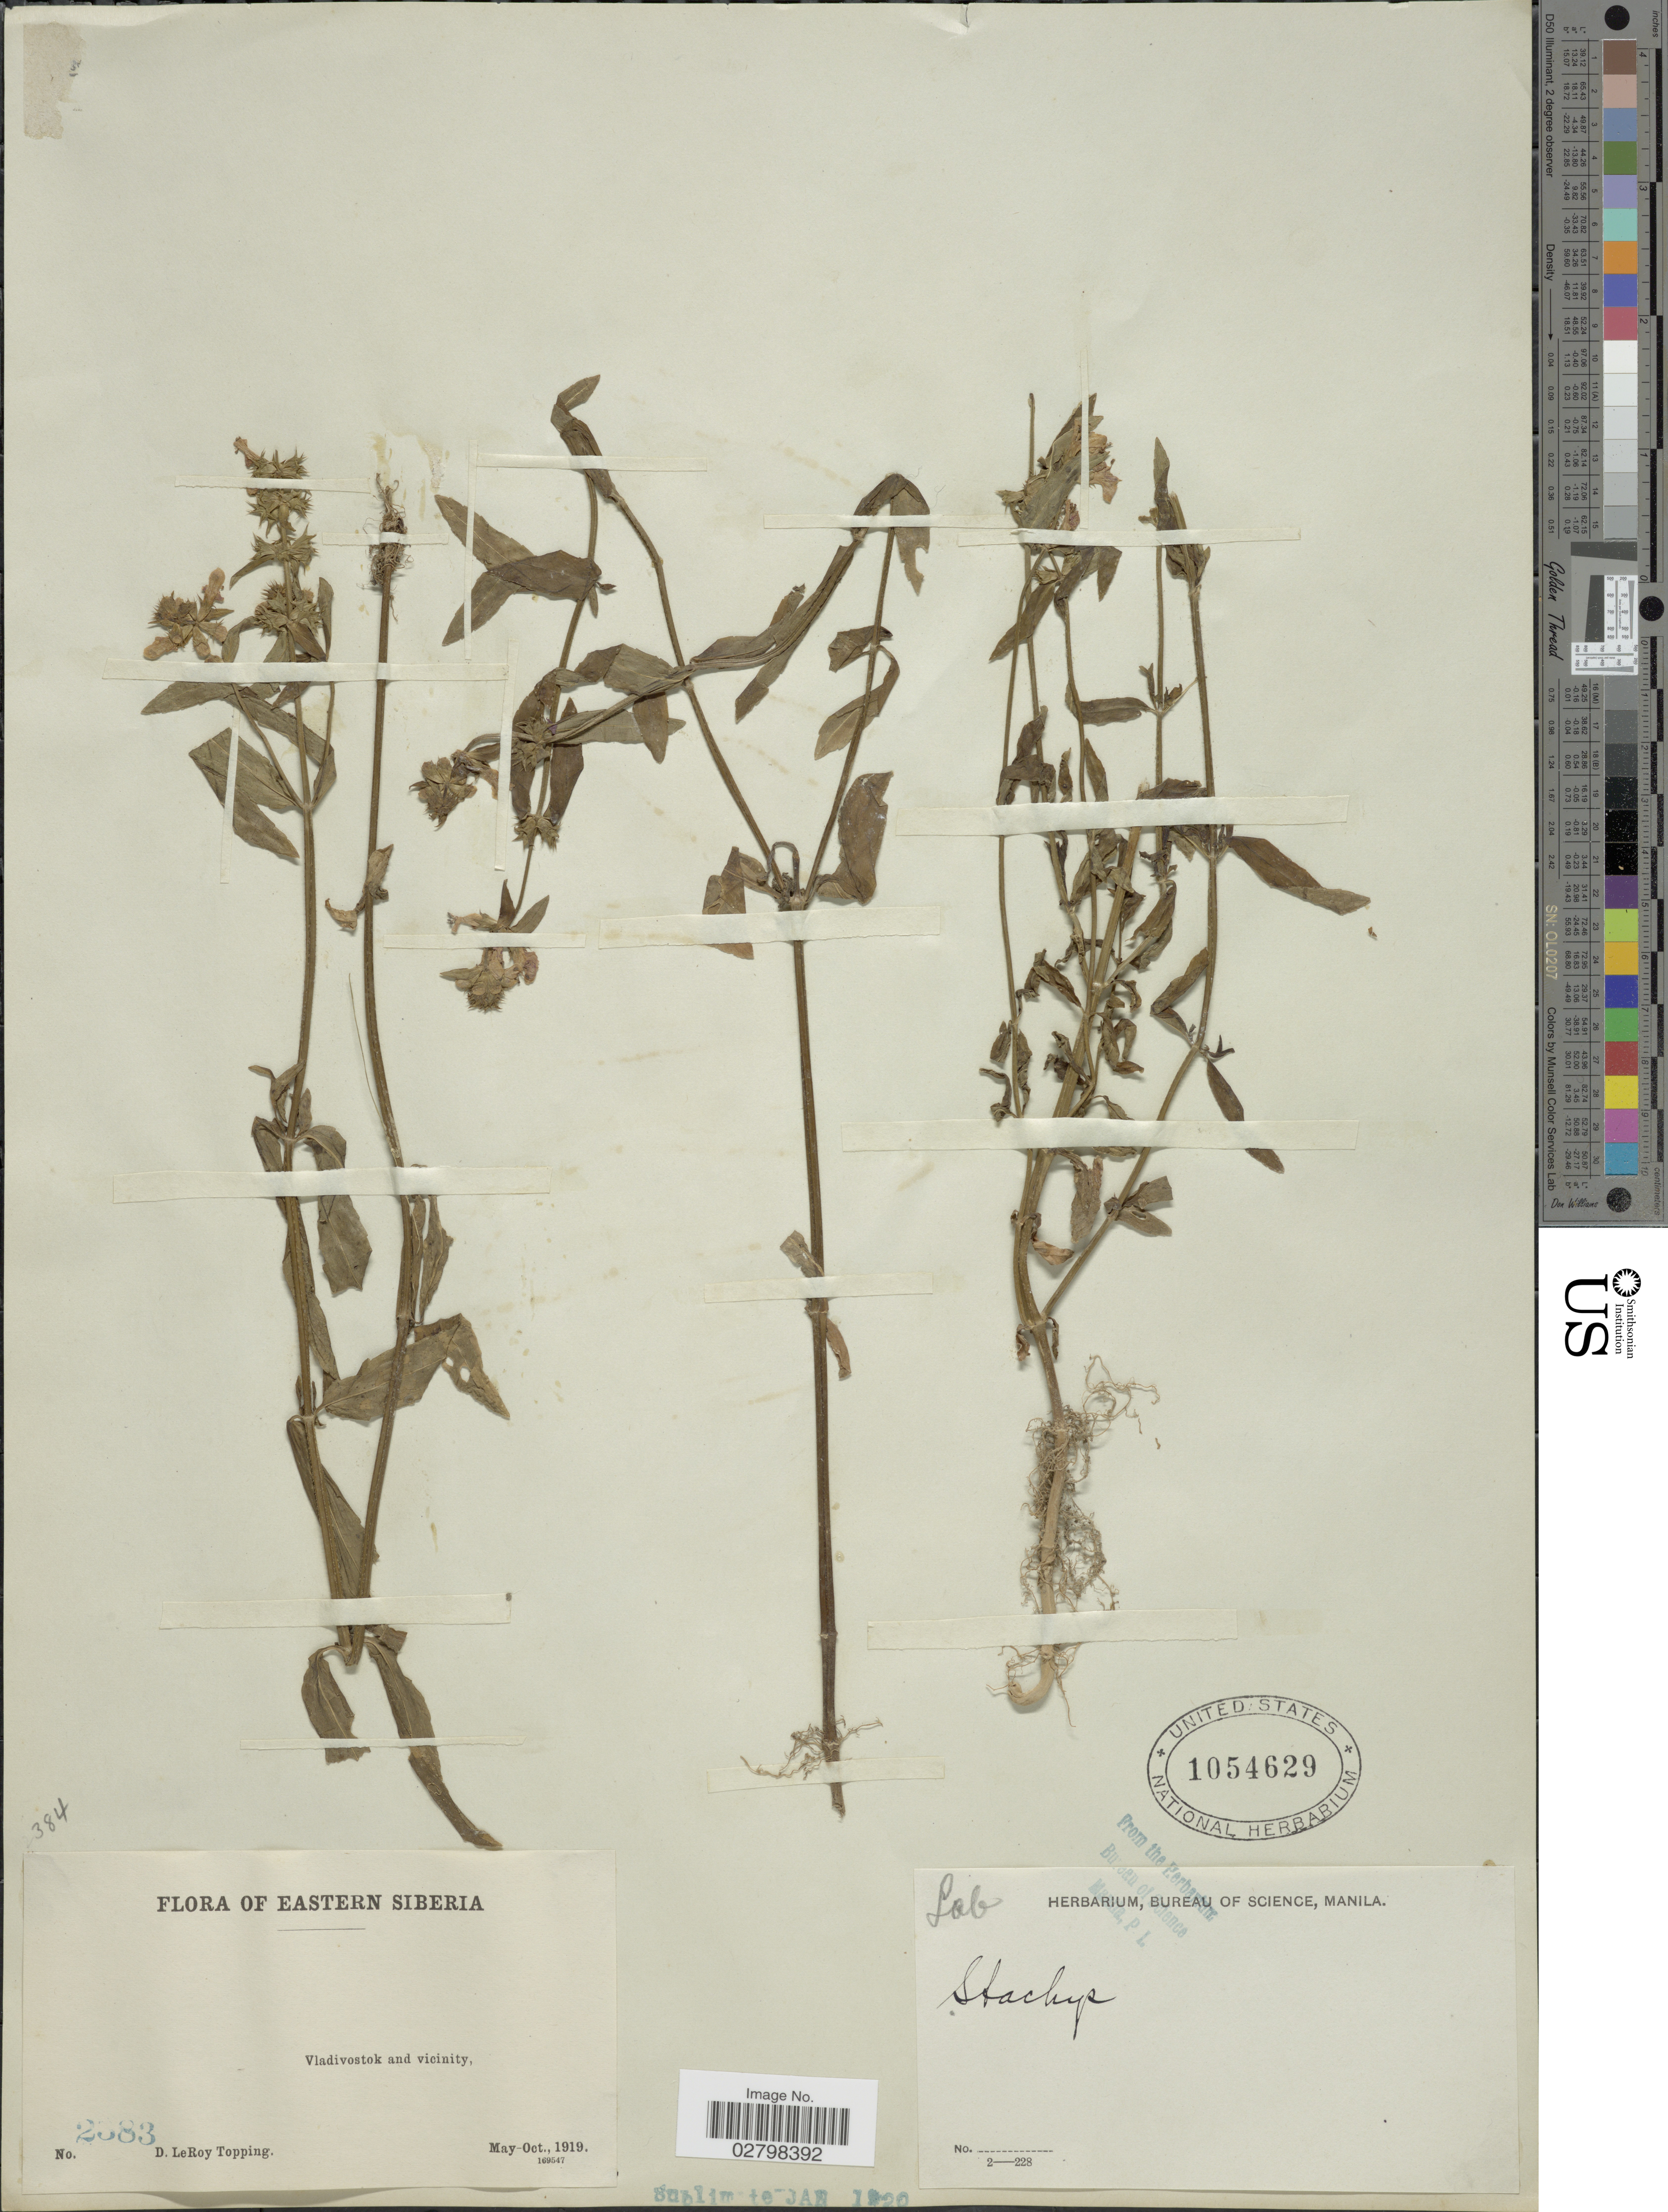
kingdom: Plantae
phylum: Tracheophyta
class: Magnoliopsida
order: Lamiales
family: Lamiaceae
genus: Stachys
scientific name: Stachys sp.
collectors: D. L. Topping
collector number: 2383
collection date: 1919-05/1919-10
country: Russian Federation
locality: Eastern Siberia. Vladivostok and vicinity.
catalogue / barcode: US 1054629